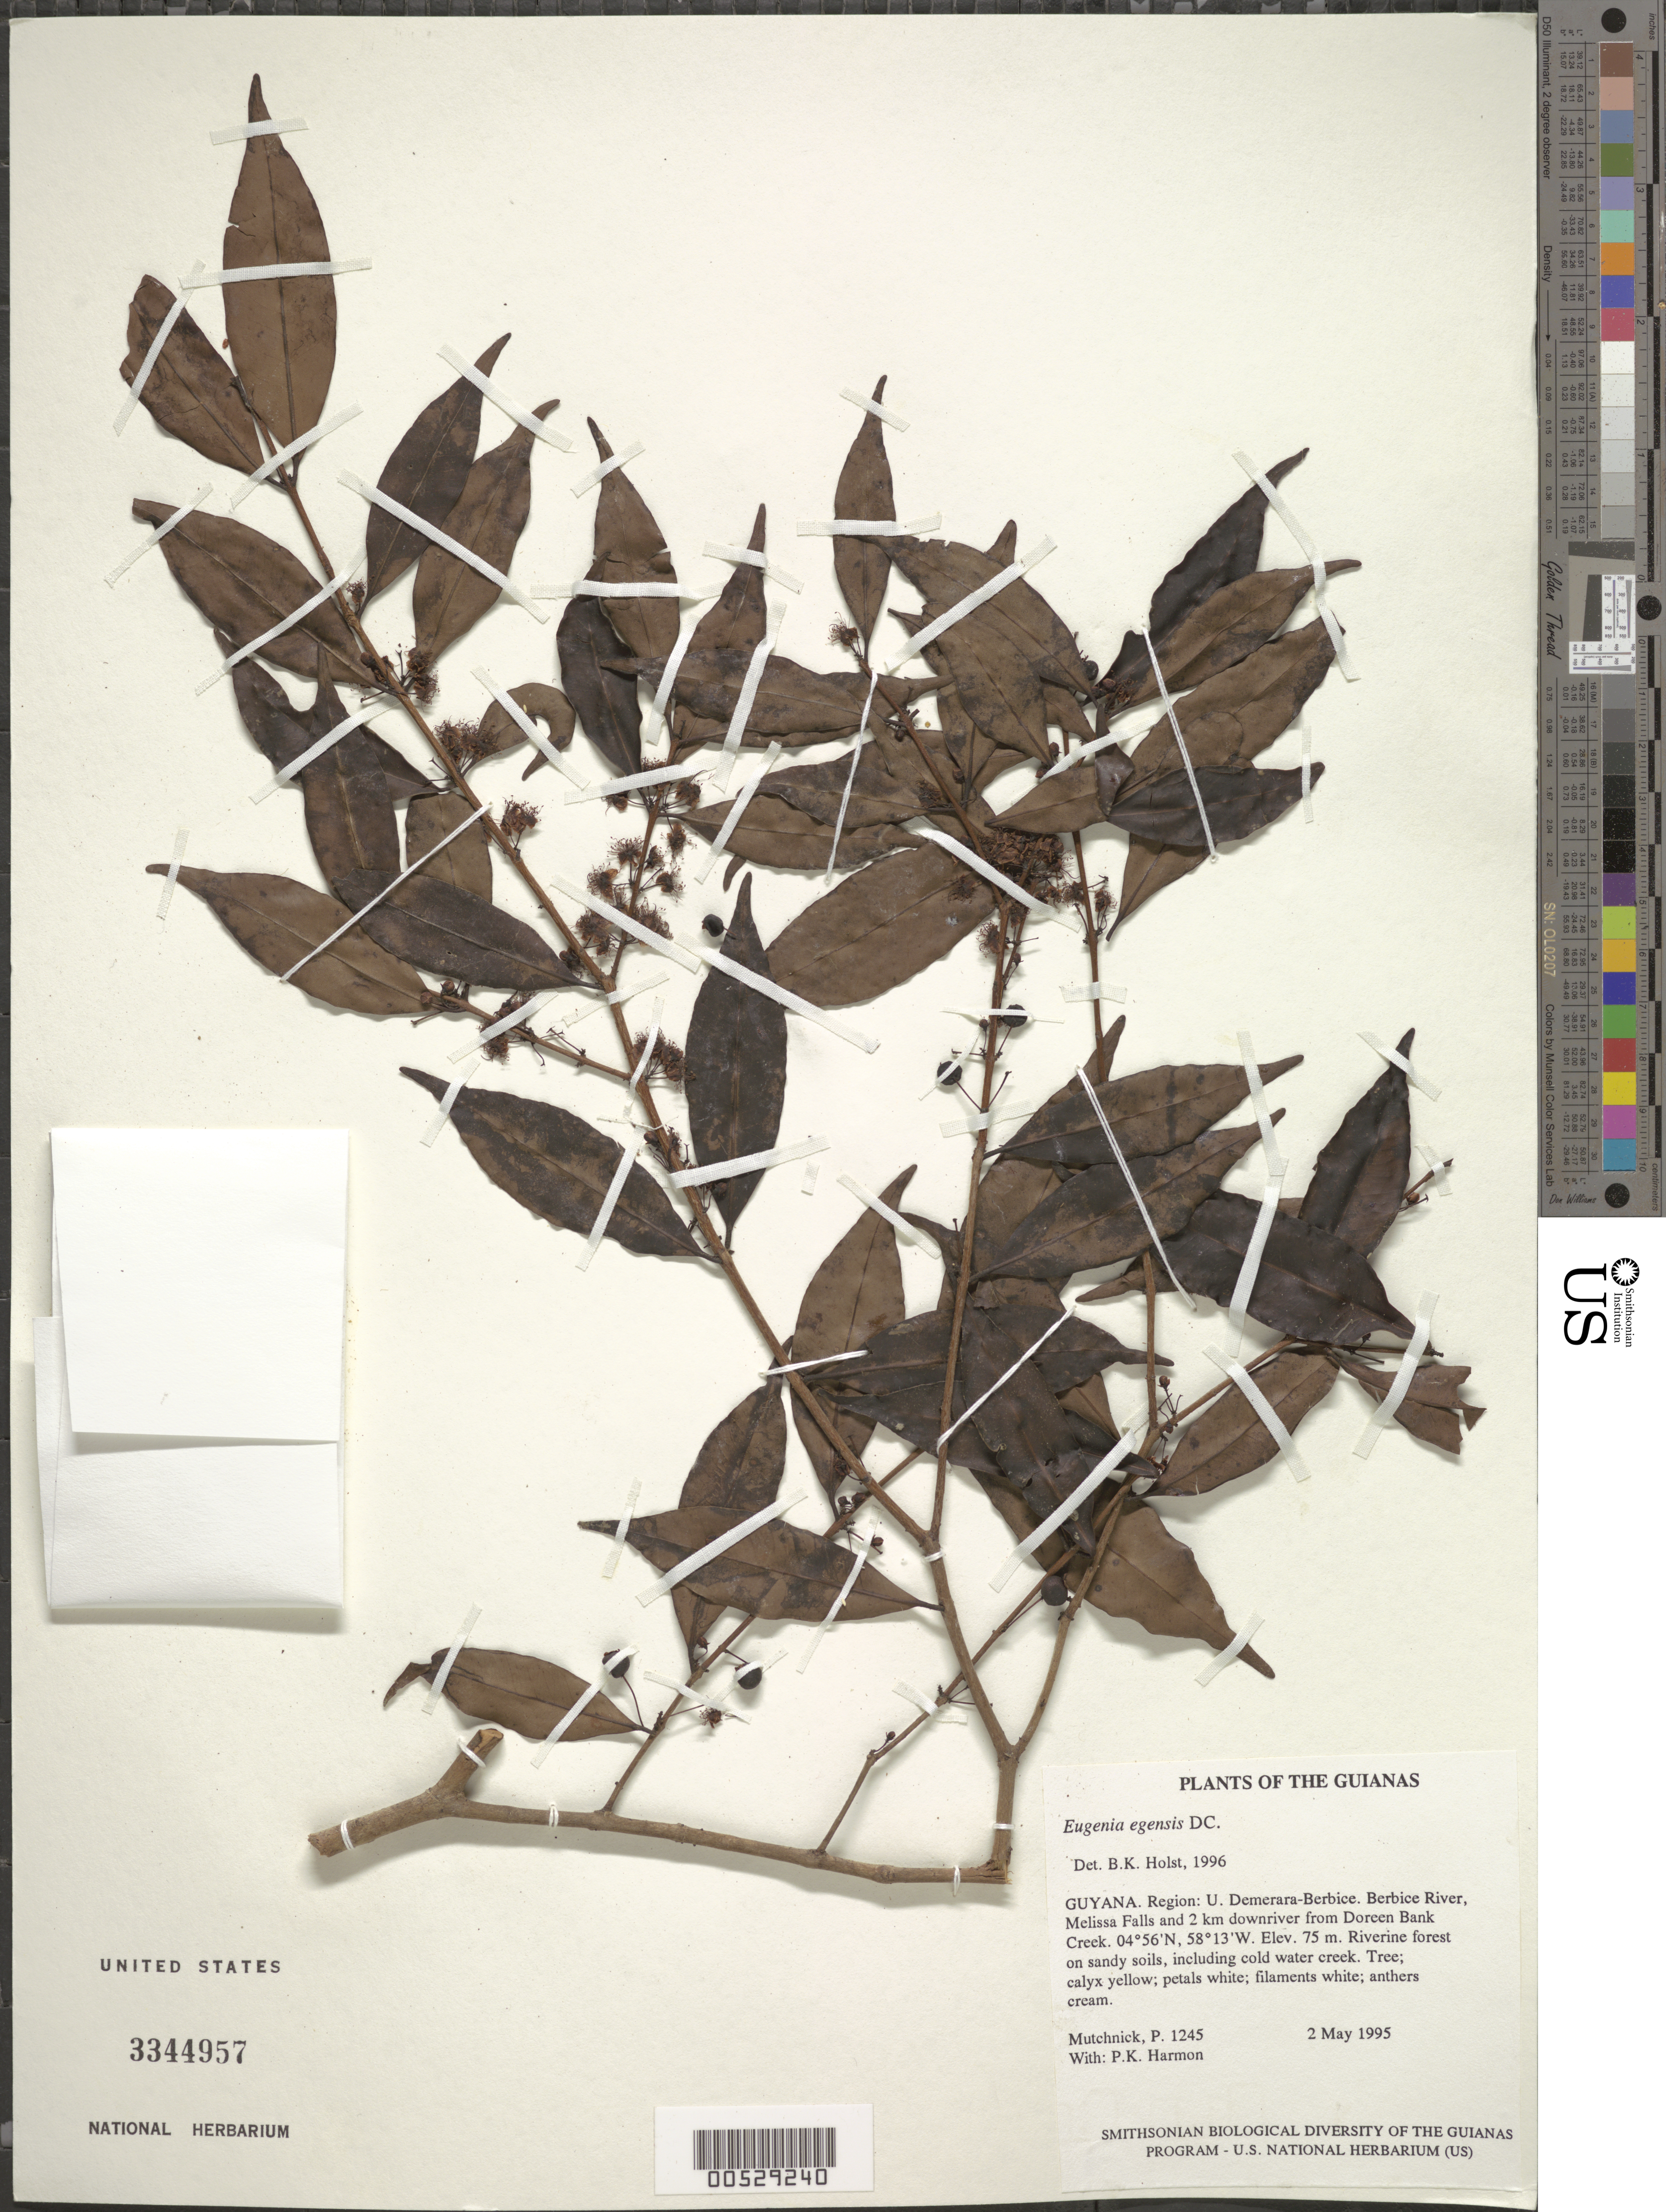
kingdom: Plantae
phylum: Tracheophyta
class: Magnoliopsida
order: Myrtales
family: Myrtaceae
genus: Eugenia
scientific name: Eugenia egensis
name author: DC.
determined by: Holst, Bruce K.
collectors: P. Mutchnick & P. Harmon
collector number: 1245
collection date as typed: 2 May 1995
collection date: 1995-05-02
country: Guyana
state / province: U. Demerara-Berbice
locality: Berbice River, Melissa Falls and 2 km downriver from Doreen Bank Creek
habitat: Riverine forest on sandy soils, including cold water creek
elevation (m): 75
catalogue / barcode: US 3344957